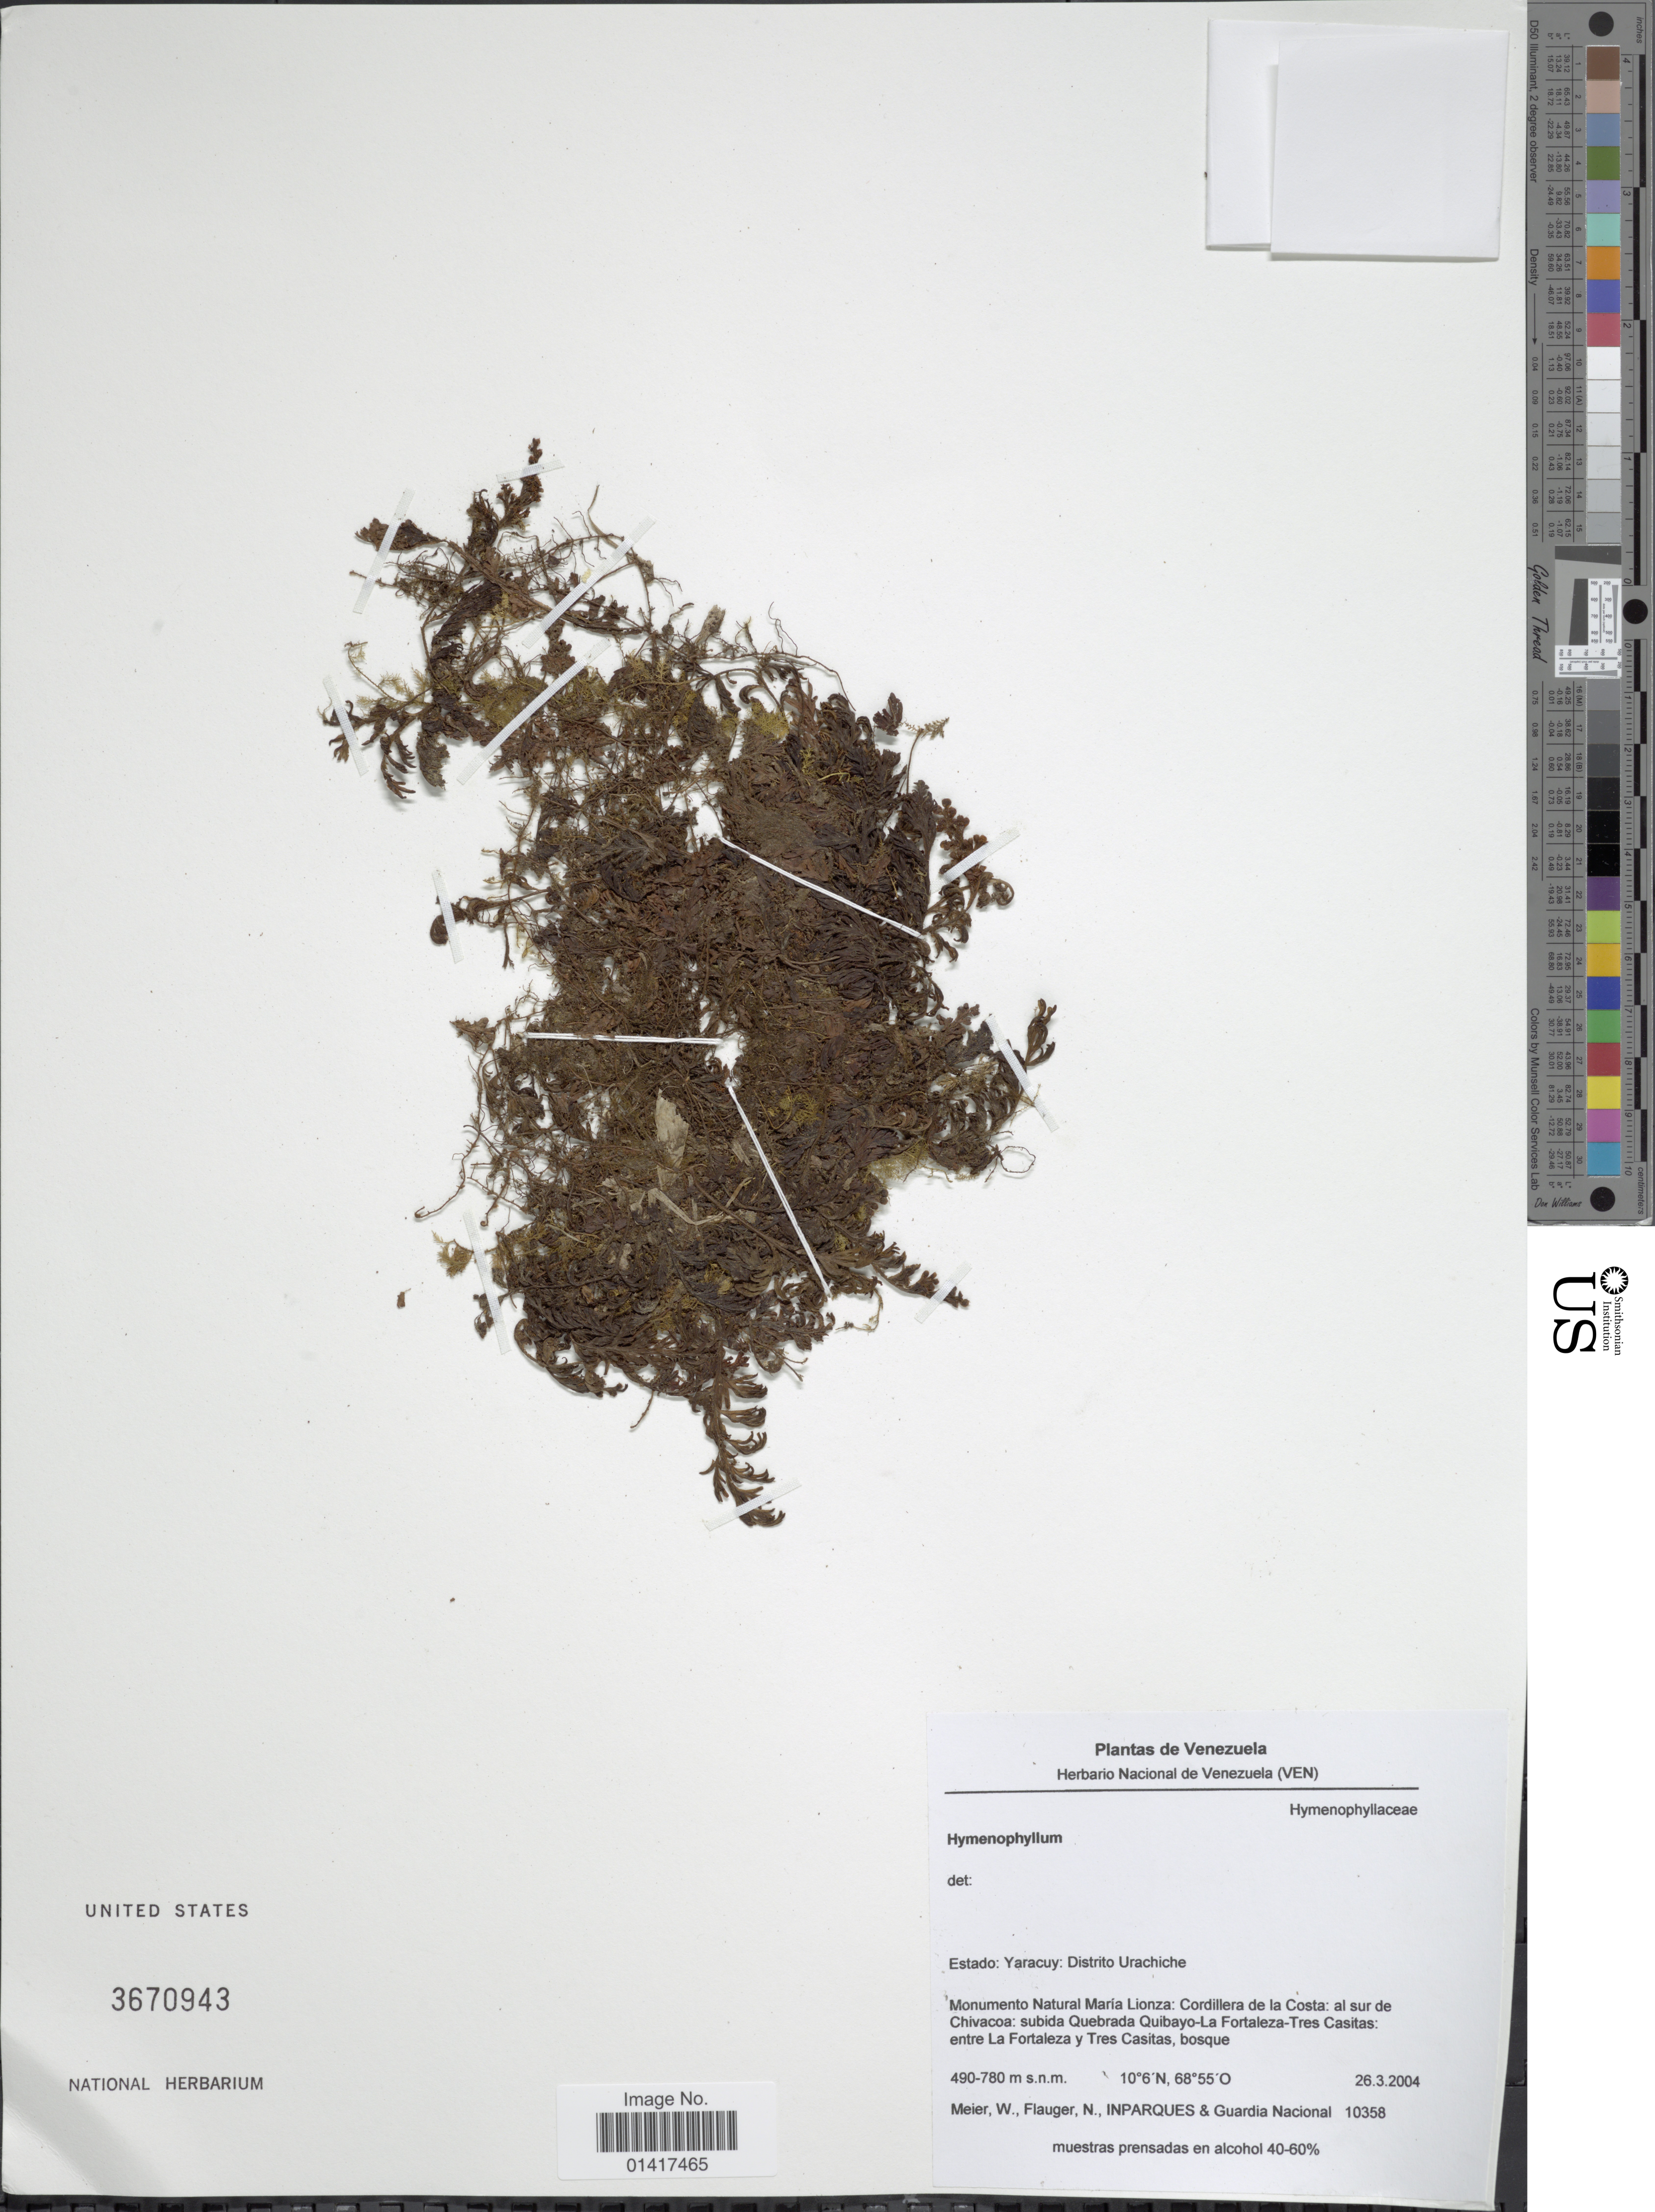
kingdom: Plantae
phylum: Tracheophyta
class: Polypodiopsida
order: Hymenophyllales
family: Hymenophyllaceae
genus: Hymenophyllum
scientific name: Hymenophyllum sp.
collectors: W. Meier, N. Flauger & Inparques & Guardia Nacional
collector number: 10358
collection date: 2004-03-26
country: Venezuela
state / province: Yaracuy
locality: Estado: Yaracuy: Distrito Urachiche. Monumento Natural Maria Lionza: Cordillera de la Costa: al sur de Chivacoa: subida Quebrada Quibayo-La Fortaleza-Tres casitas: entra La Fortaleza y Tres Casitas, bosque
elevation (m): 490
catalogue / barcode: US 3670943